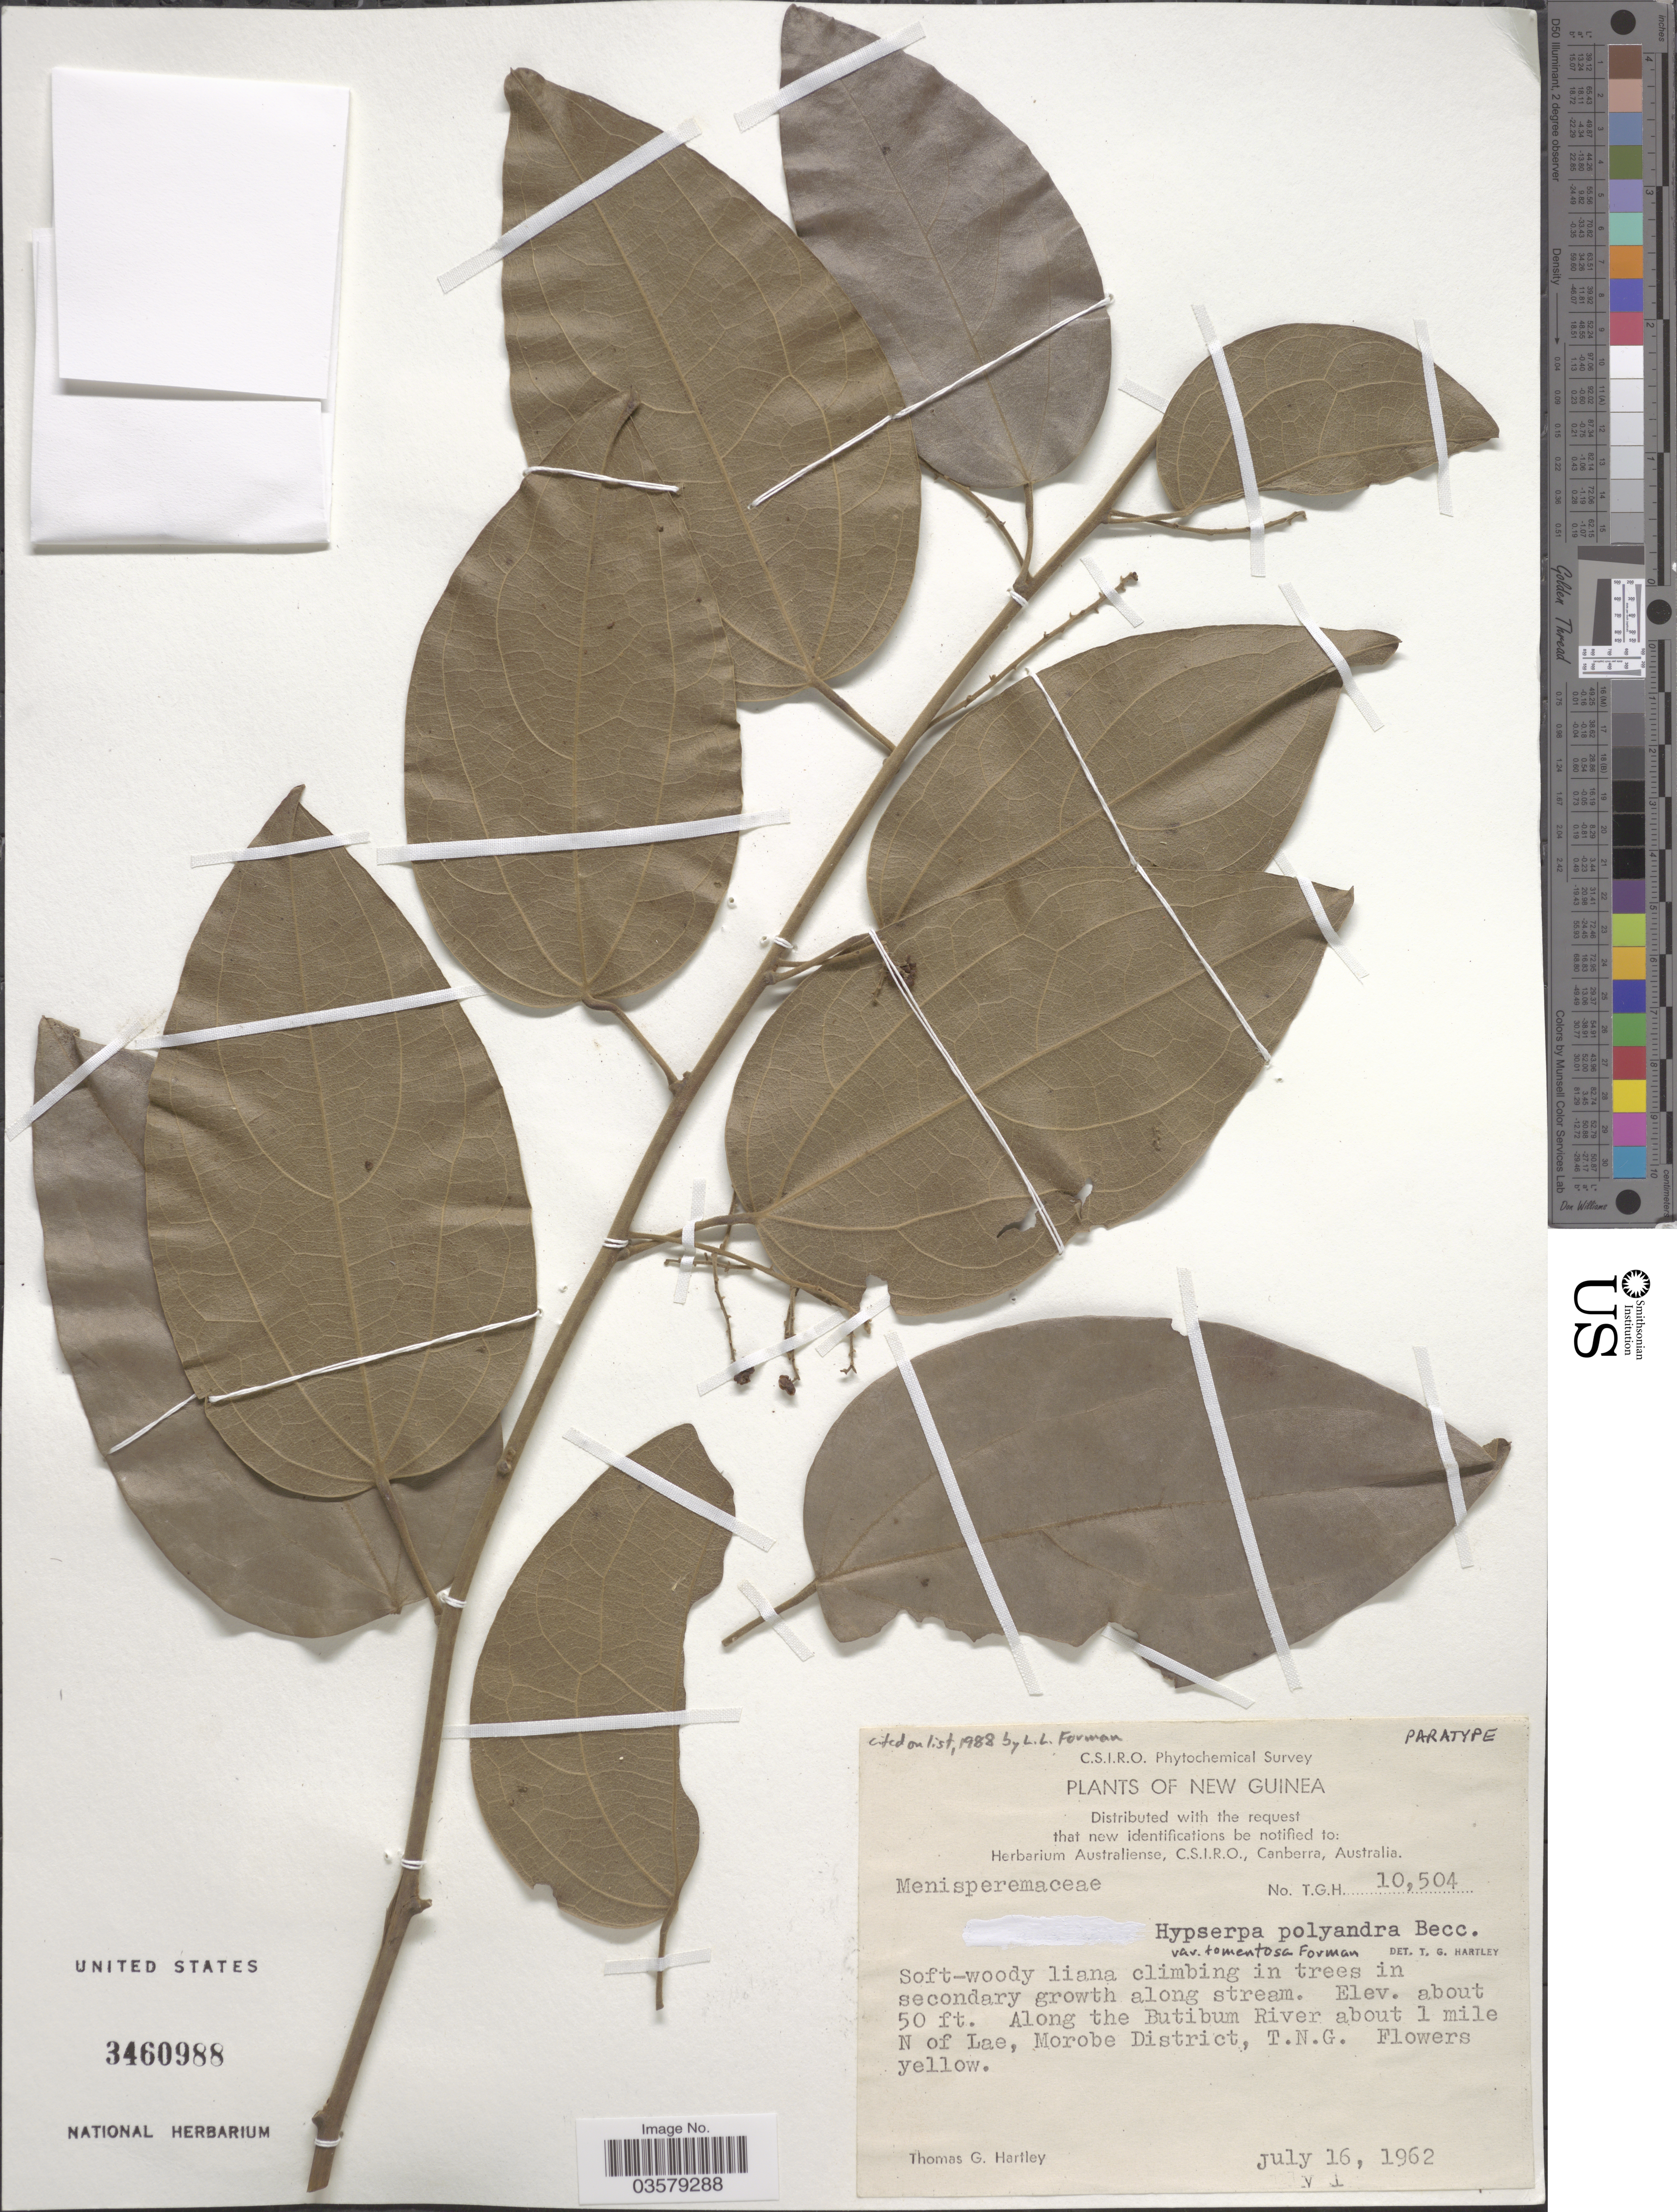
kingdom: Plantae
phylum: Tracheophyta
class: Magnoliopsida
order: Ranunculales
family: Menispermaceae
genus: Hypserpa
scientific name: Hypserpa polyandra var. tomentosa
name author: Forman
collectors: T. G. Hartley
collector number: TGH 10504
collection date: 1962-07-16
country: Papua New Guinea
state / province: Morobe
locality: New Guinea. Along the Butibum River about 1 mile N of Lae, Morobe District, T. N. G.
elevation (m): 15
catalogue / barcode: US 3460988